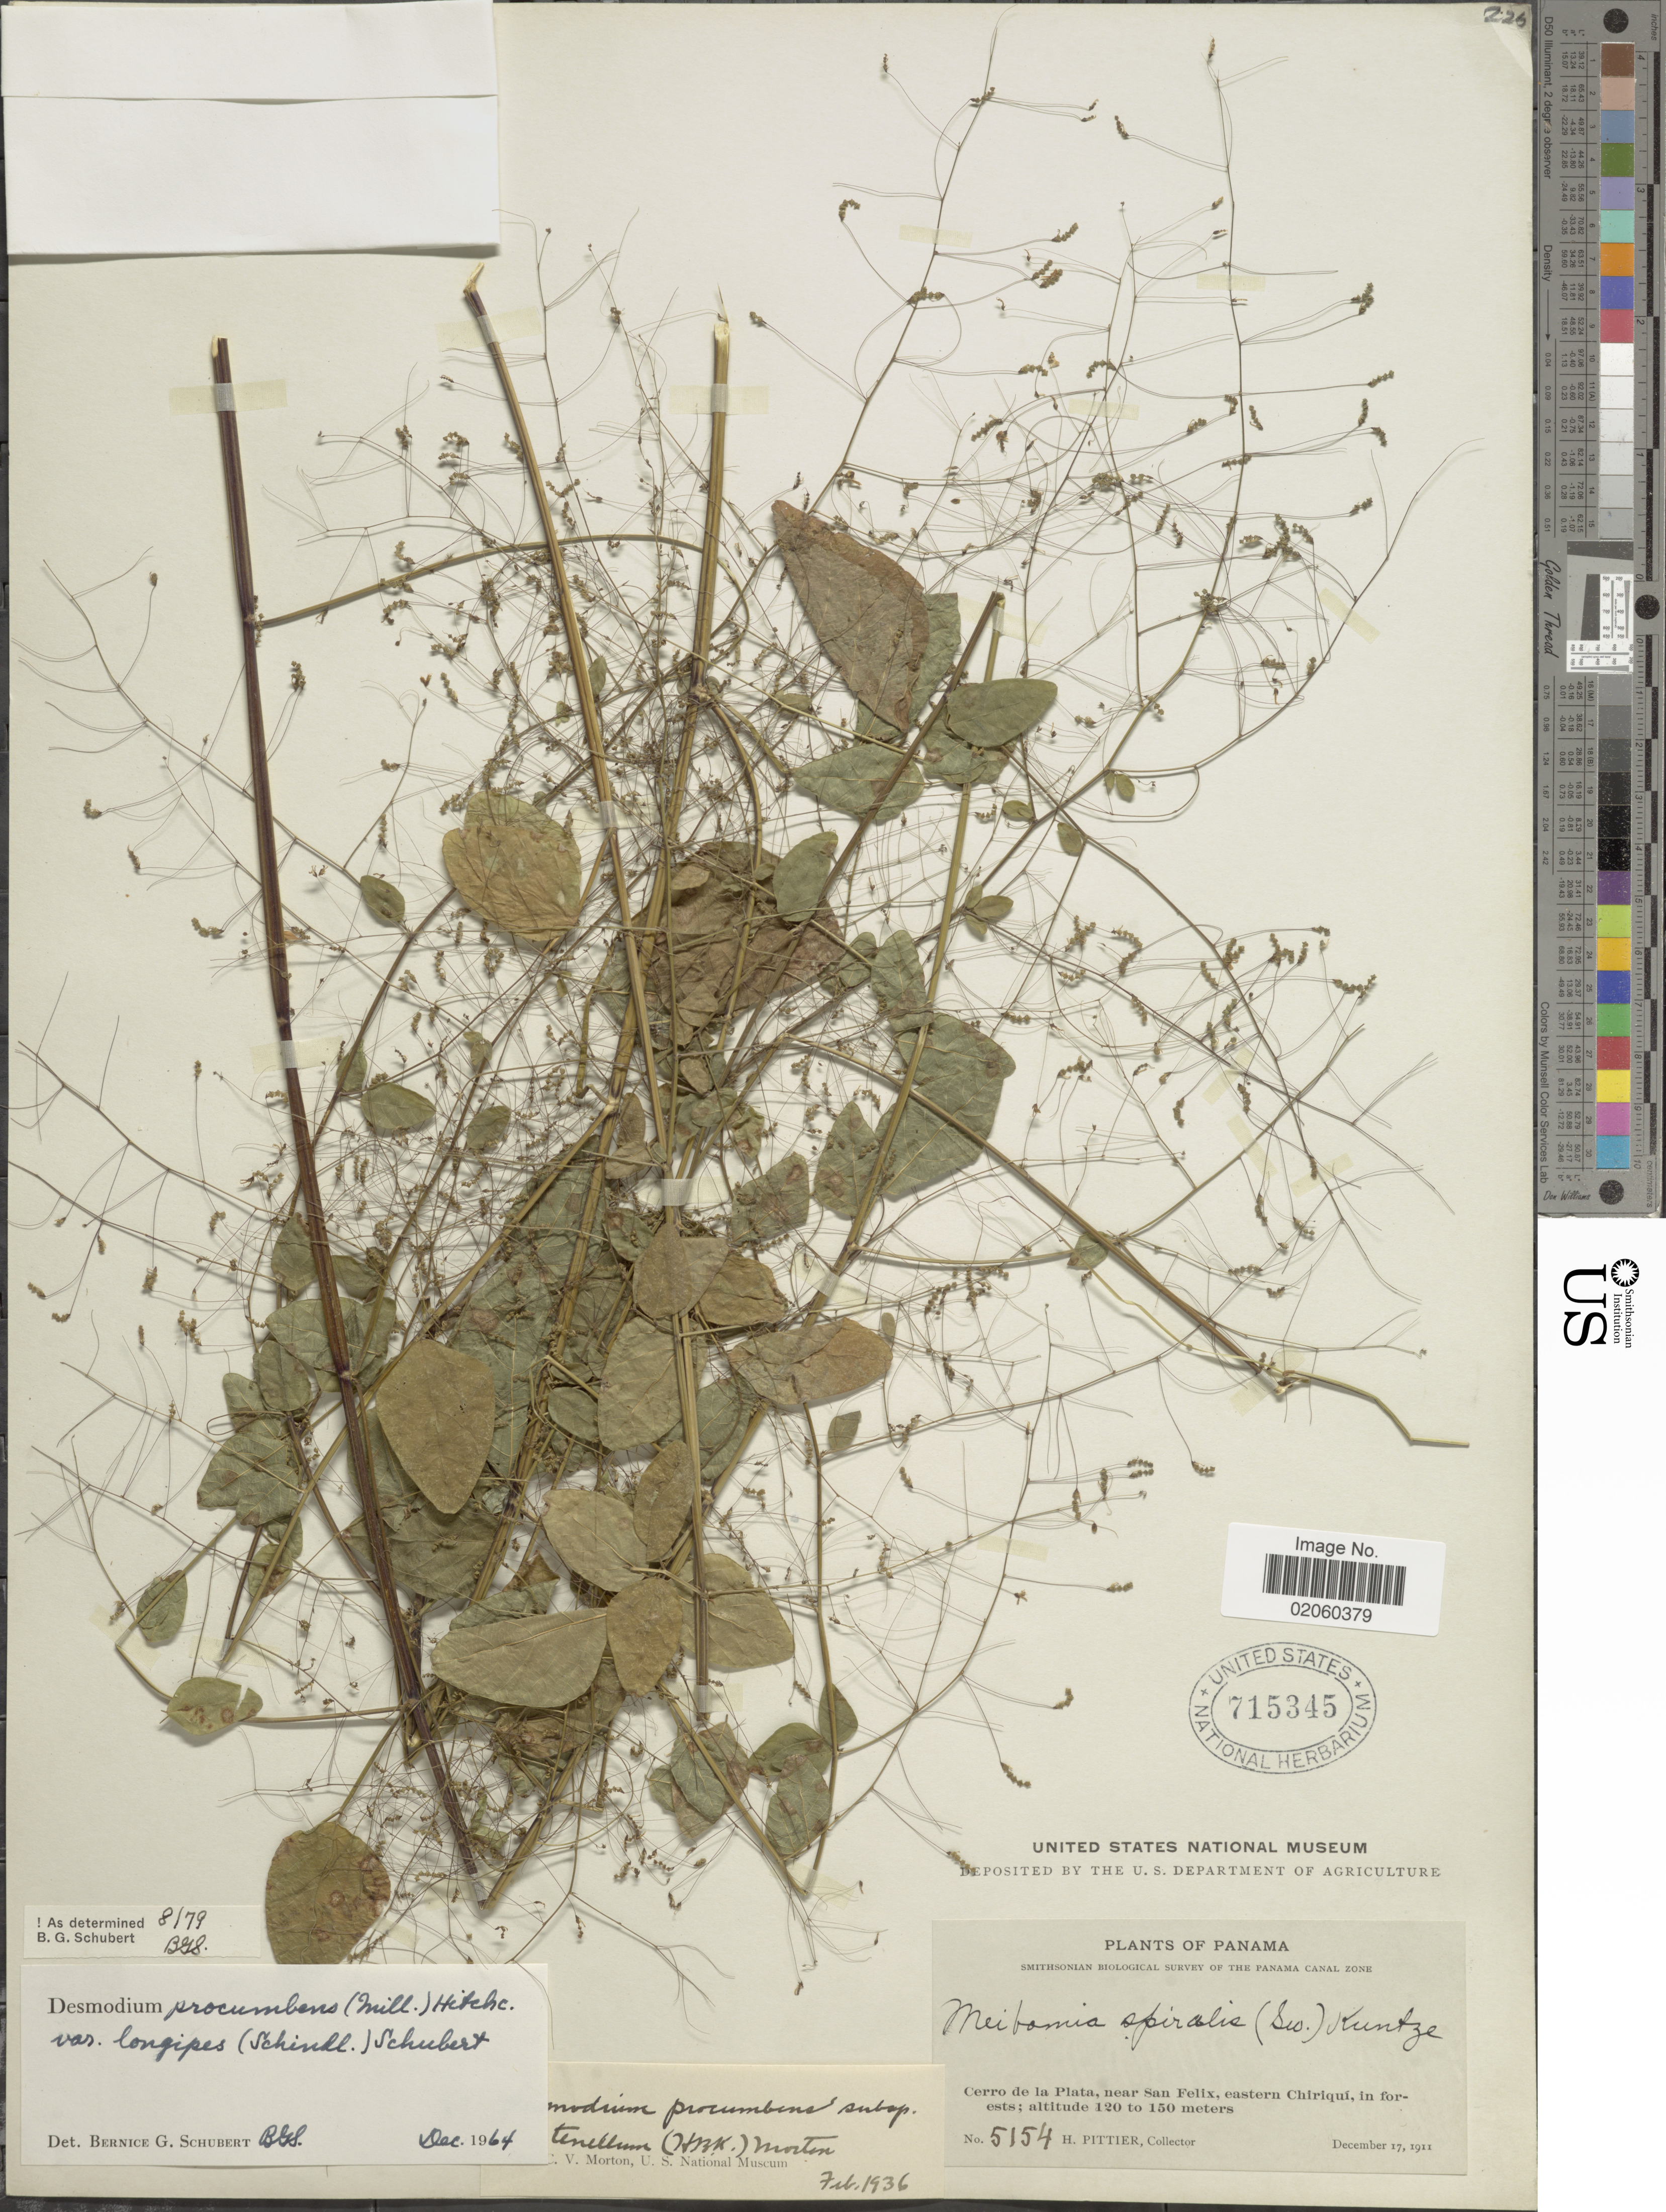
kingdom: Plantae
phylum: Tracheophyta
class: Magnoliopsida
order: Fabales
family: Fabaceae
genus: Desmodium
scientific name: Desmodium procumbens var. longipes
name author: (Schindl.) B.G. Schub.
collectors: H. F. Pittier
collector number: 5154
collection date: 1911-12-17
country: Panama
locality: Cerro de la Plata, near San Felix, eastern Chiriqui, in forests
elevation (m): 120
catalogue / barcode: US 715345